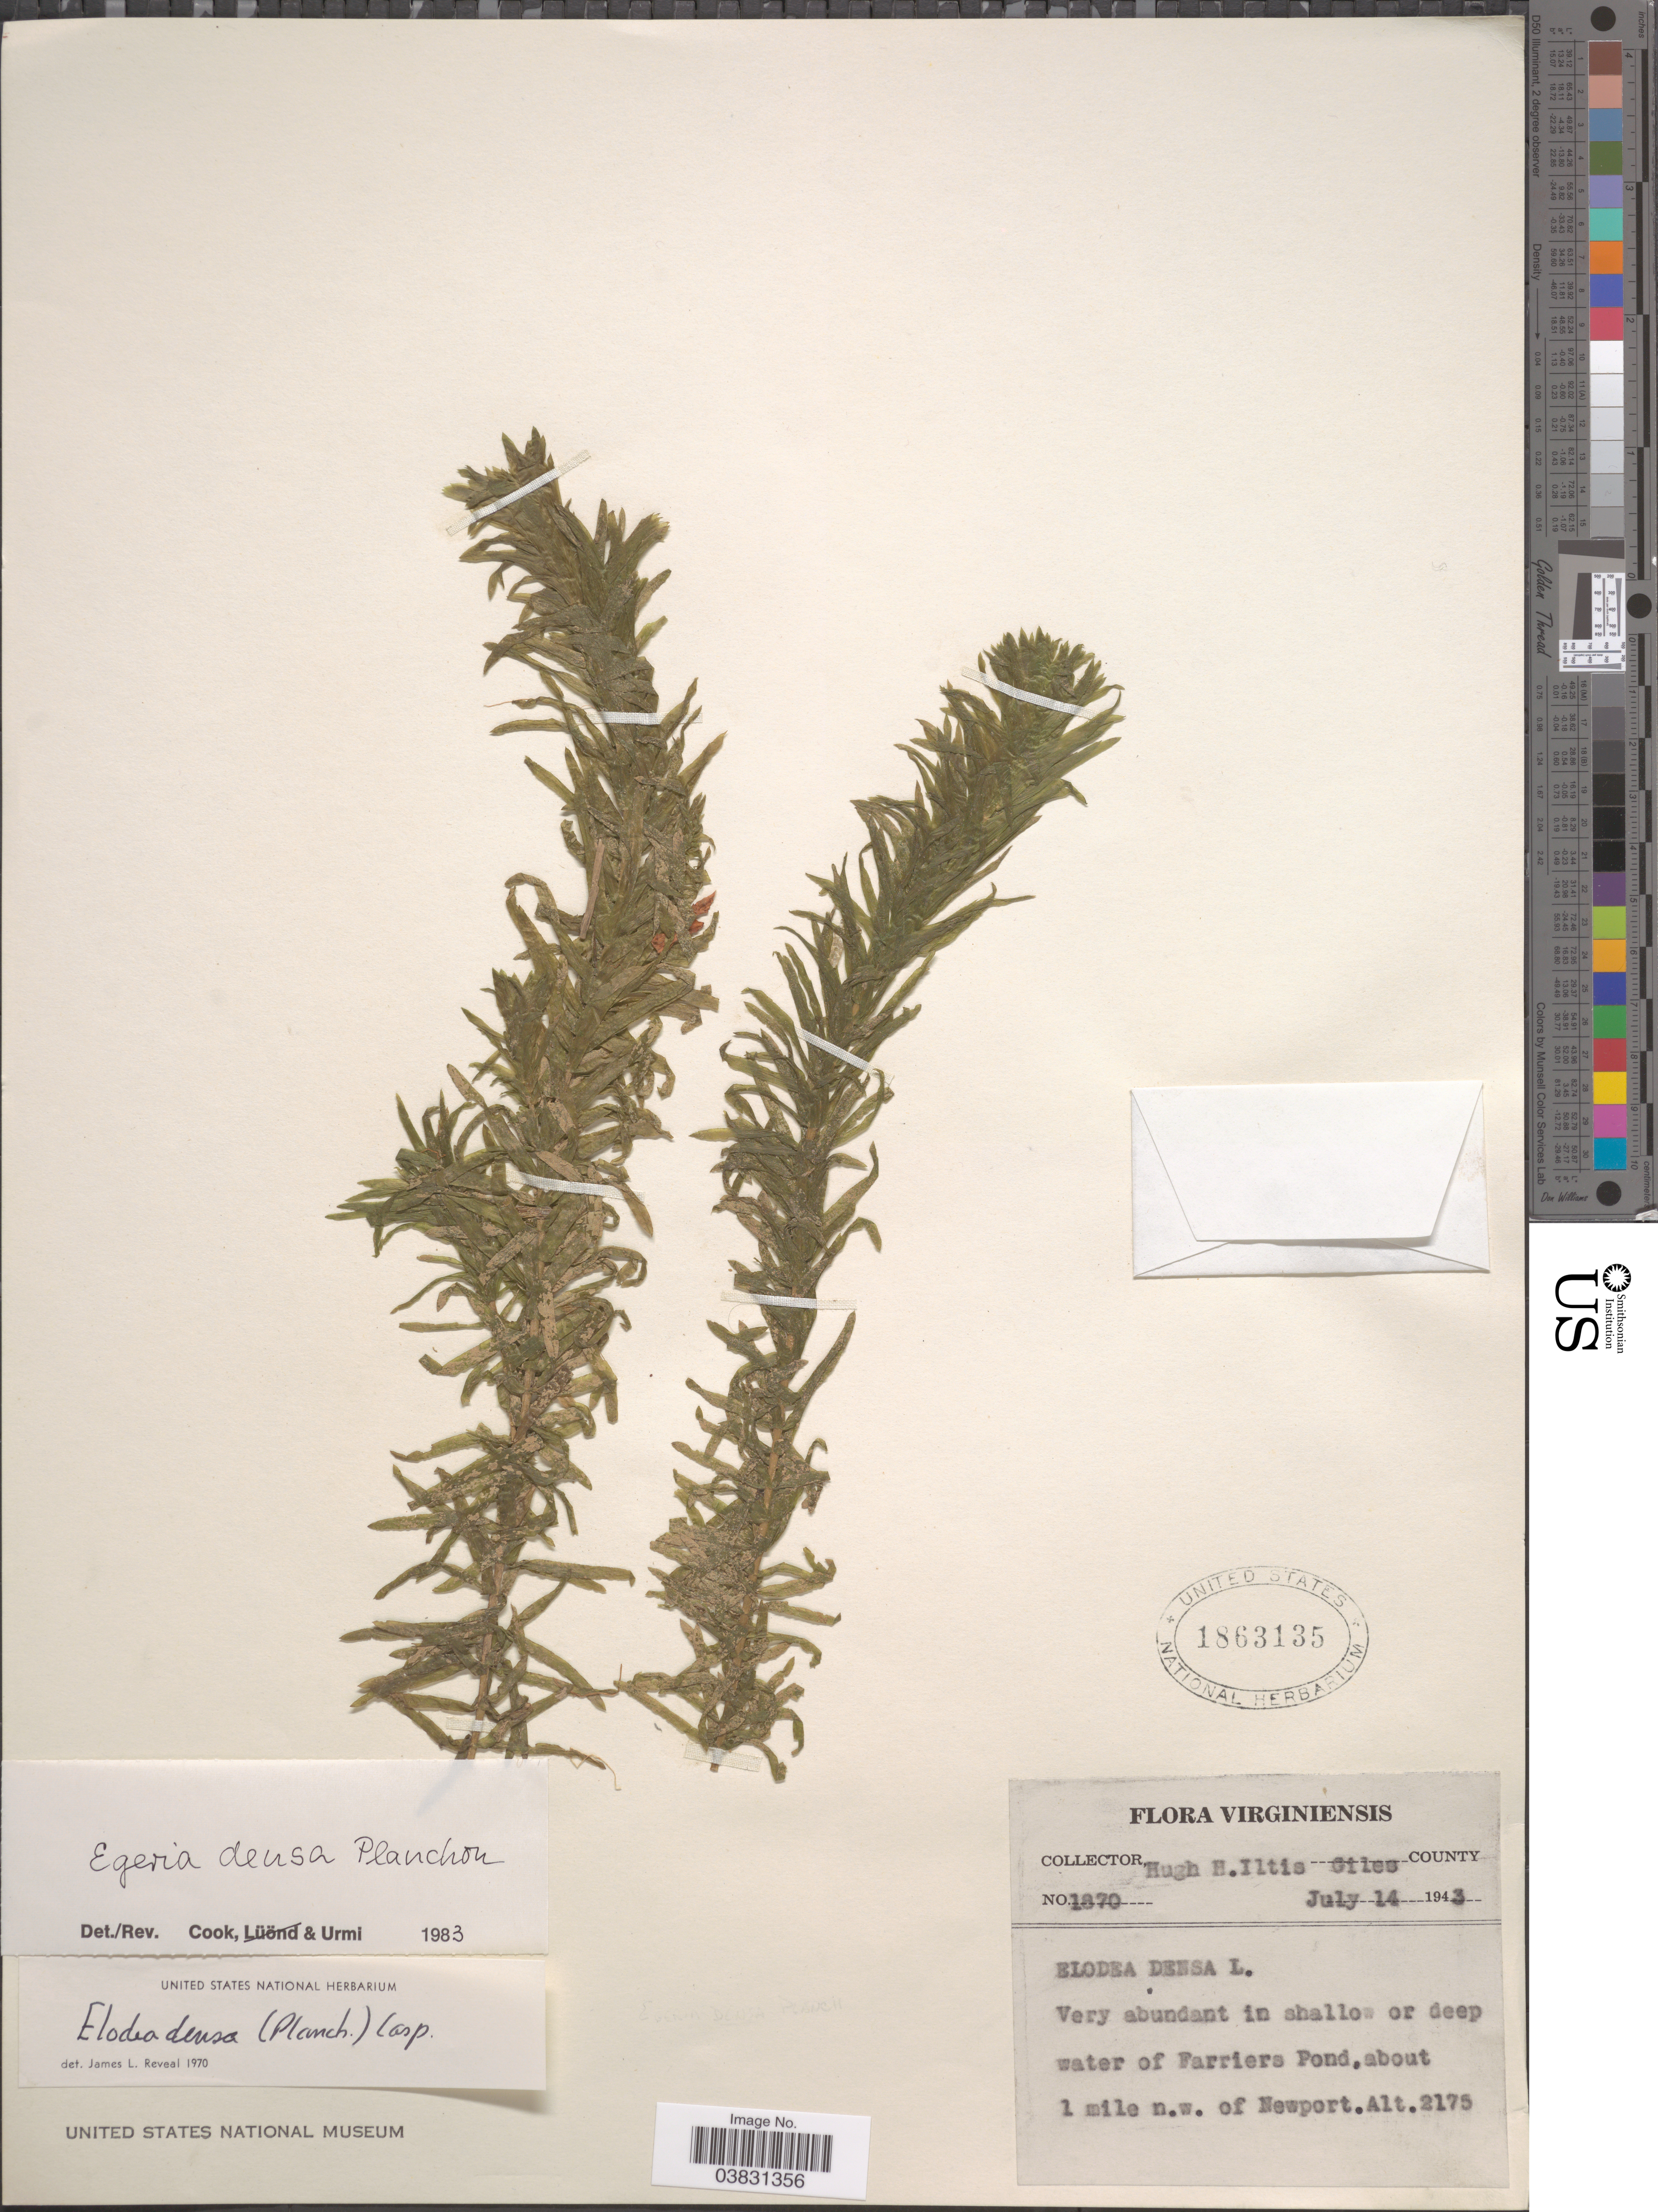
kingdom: Plantae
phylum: Tracheophyta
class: Liliopsida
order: Alismatales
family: Hydrocharitaceae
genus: Egeria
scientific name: Egeria densa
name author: Planch.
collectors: H. Iltis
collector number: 1870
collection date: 1943-07-14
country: United States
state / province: Virginia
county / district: City of Newport News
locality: In shallow or deep water of Farriers Pond, about 1 mile NW of Newport.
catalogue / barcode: US 1863135